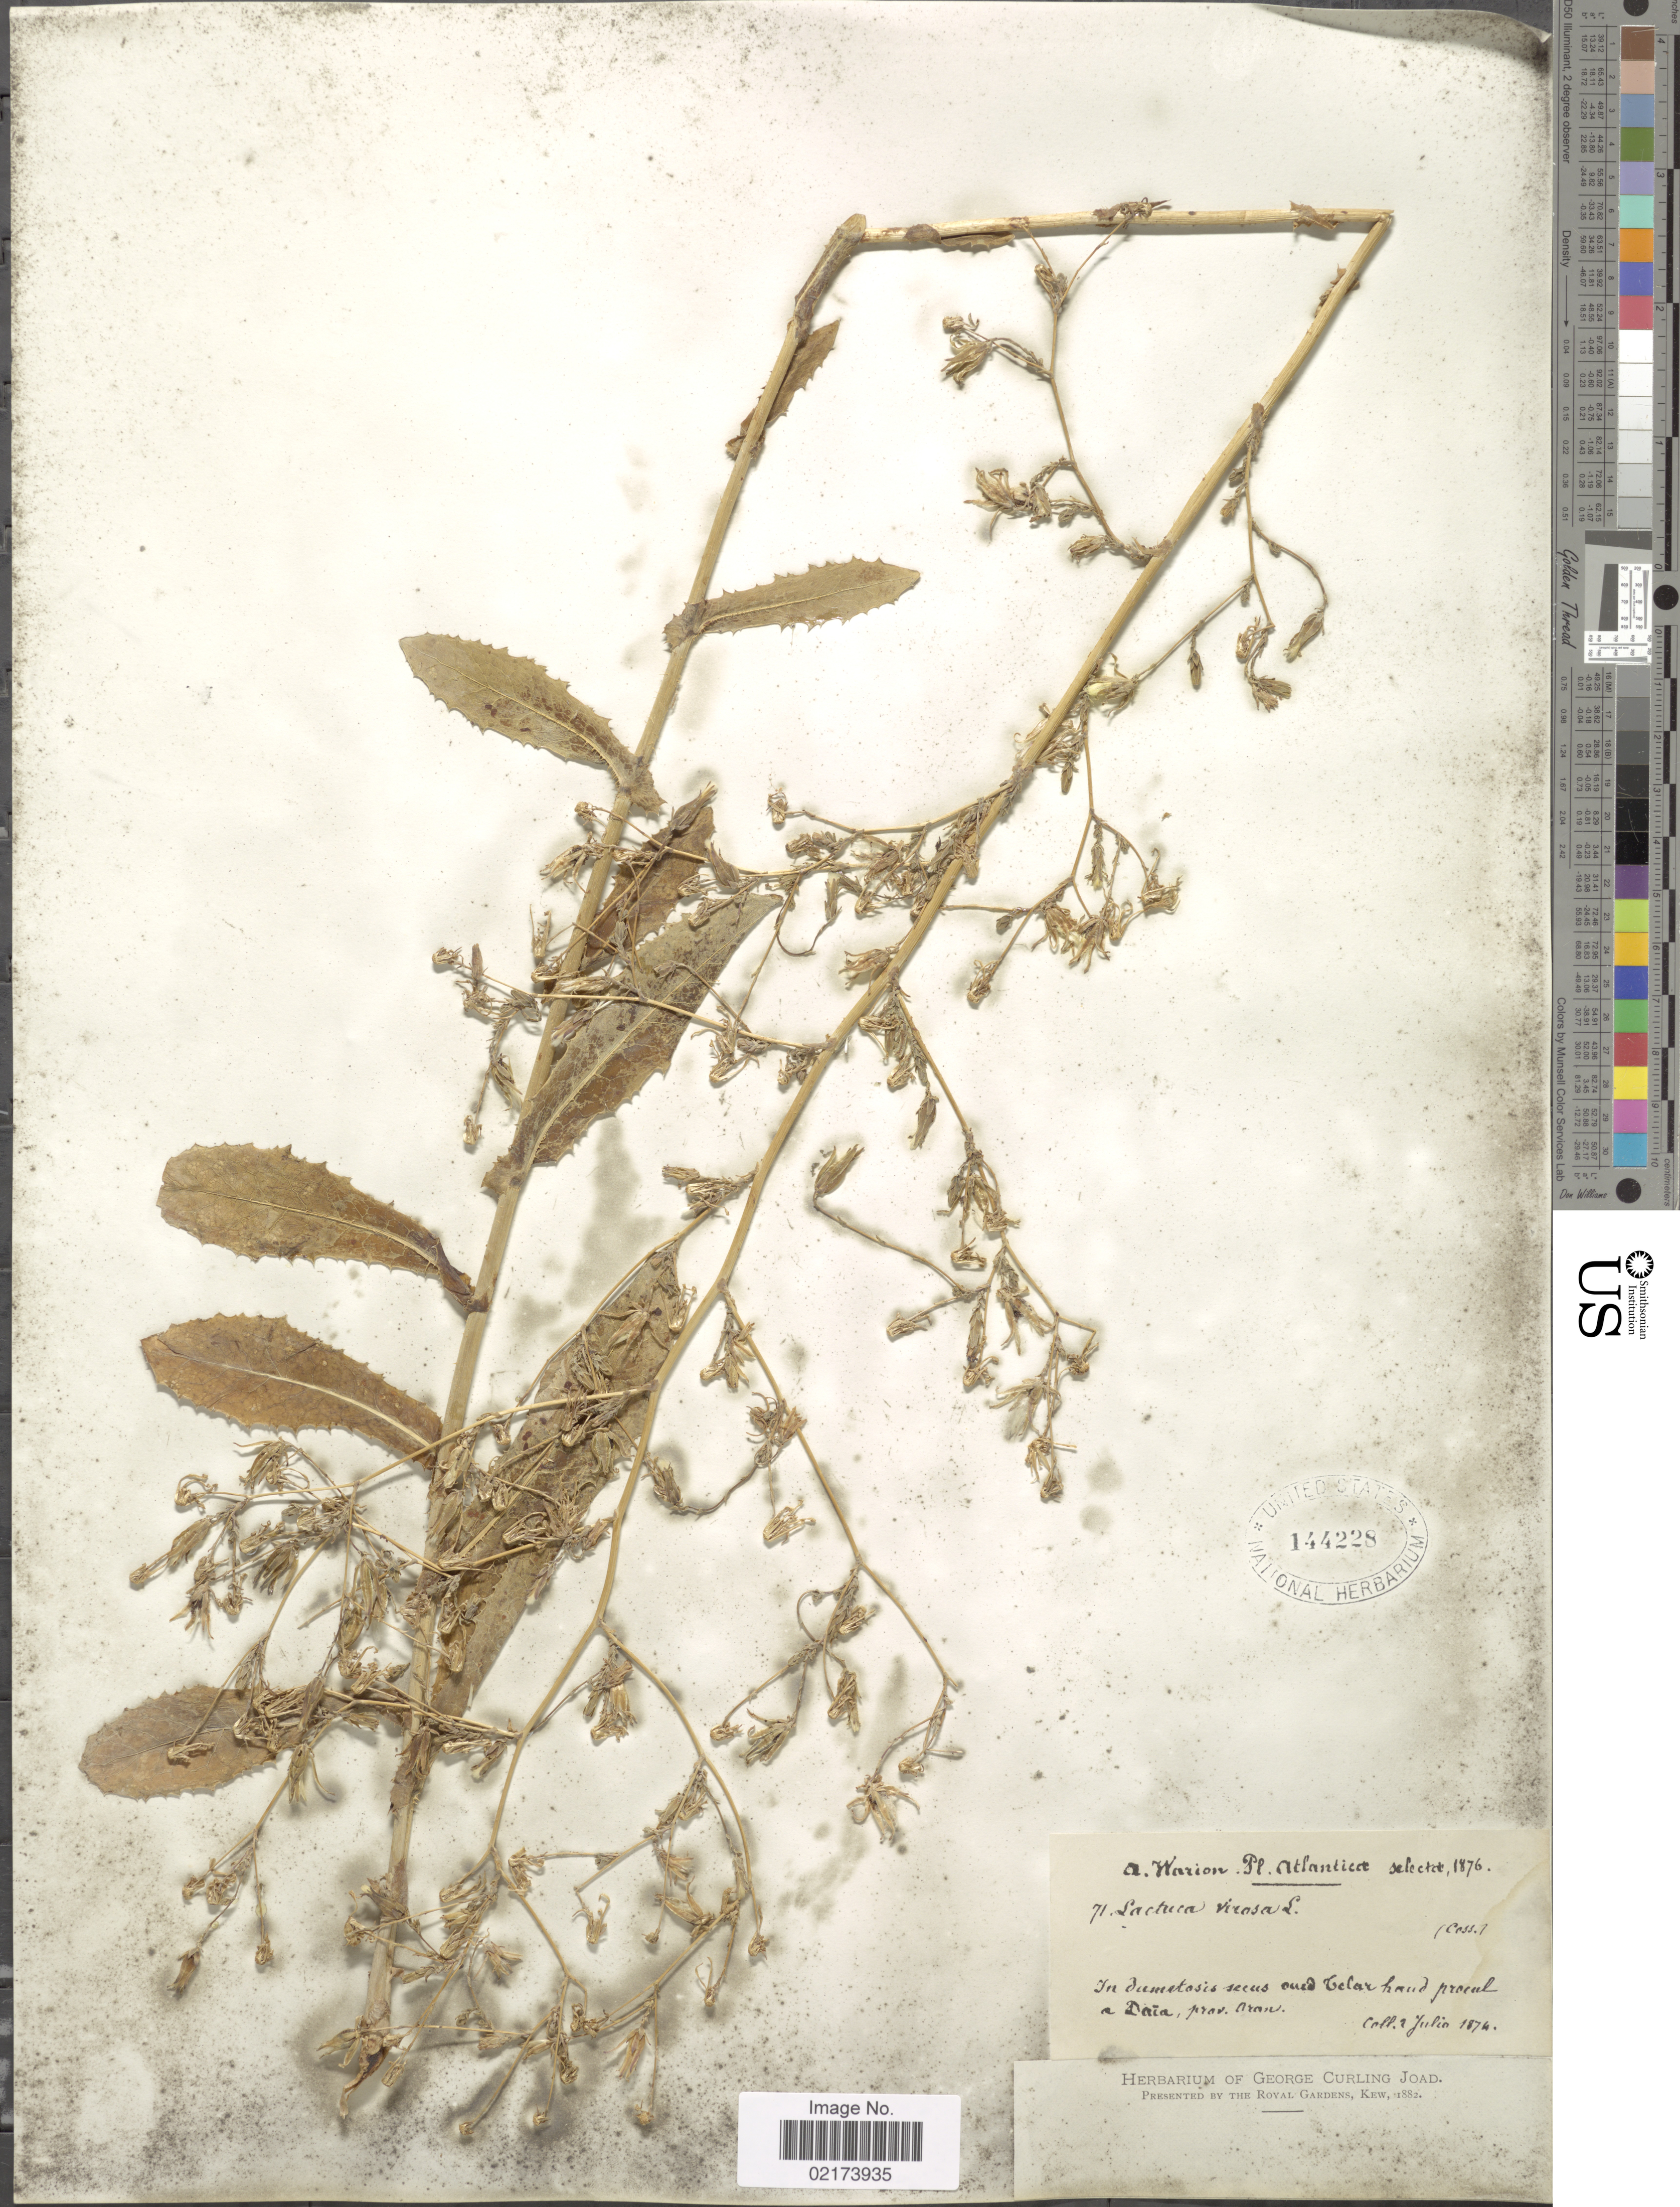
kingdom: Plantae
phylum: Tracheophyta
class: Magnoliopsida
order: Asterales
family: Asteraceae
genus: Lactuca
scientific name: Lactuca virosa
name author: L.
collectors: A. Warion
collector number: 71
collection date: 1874-07-02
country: Algeria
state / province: Oran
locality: Atlanticae, Daia, Prov. Oran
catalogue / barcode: US 144228